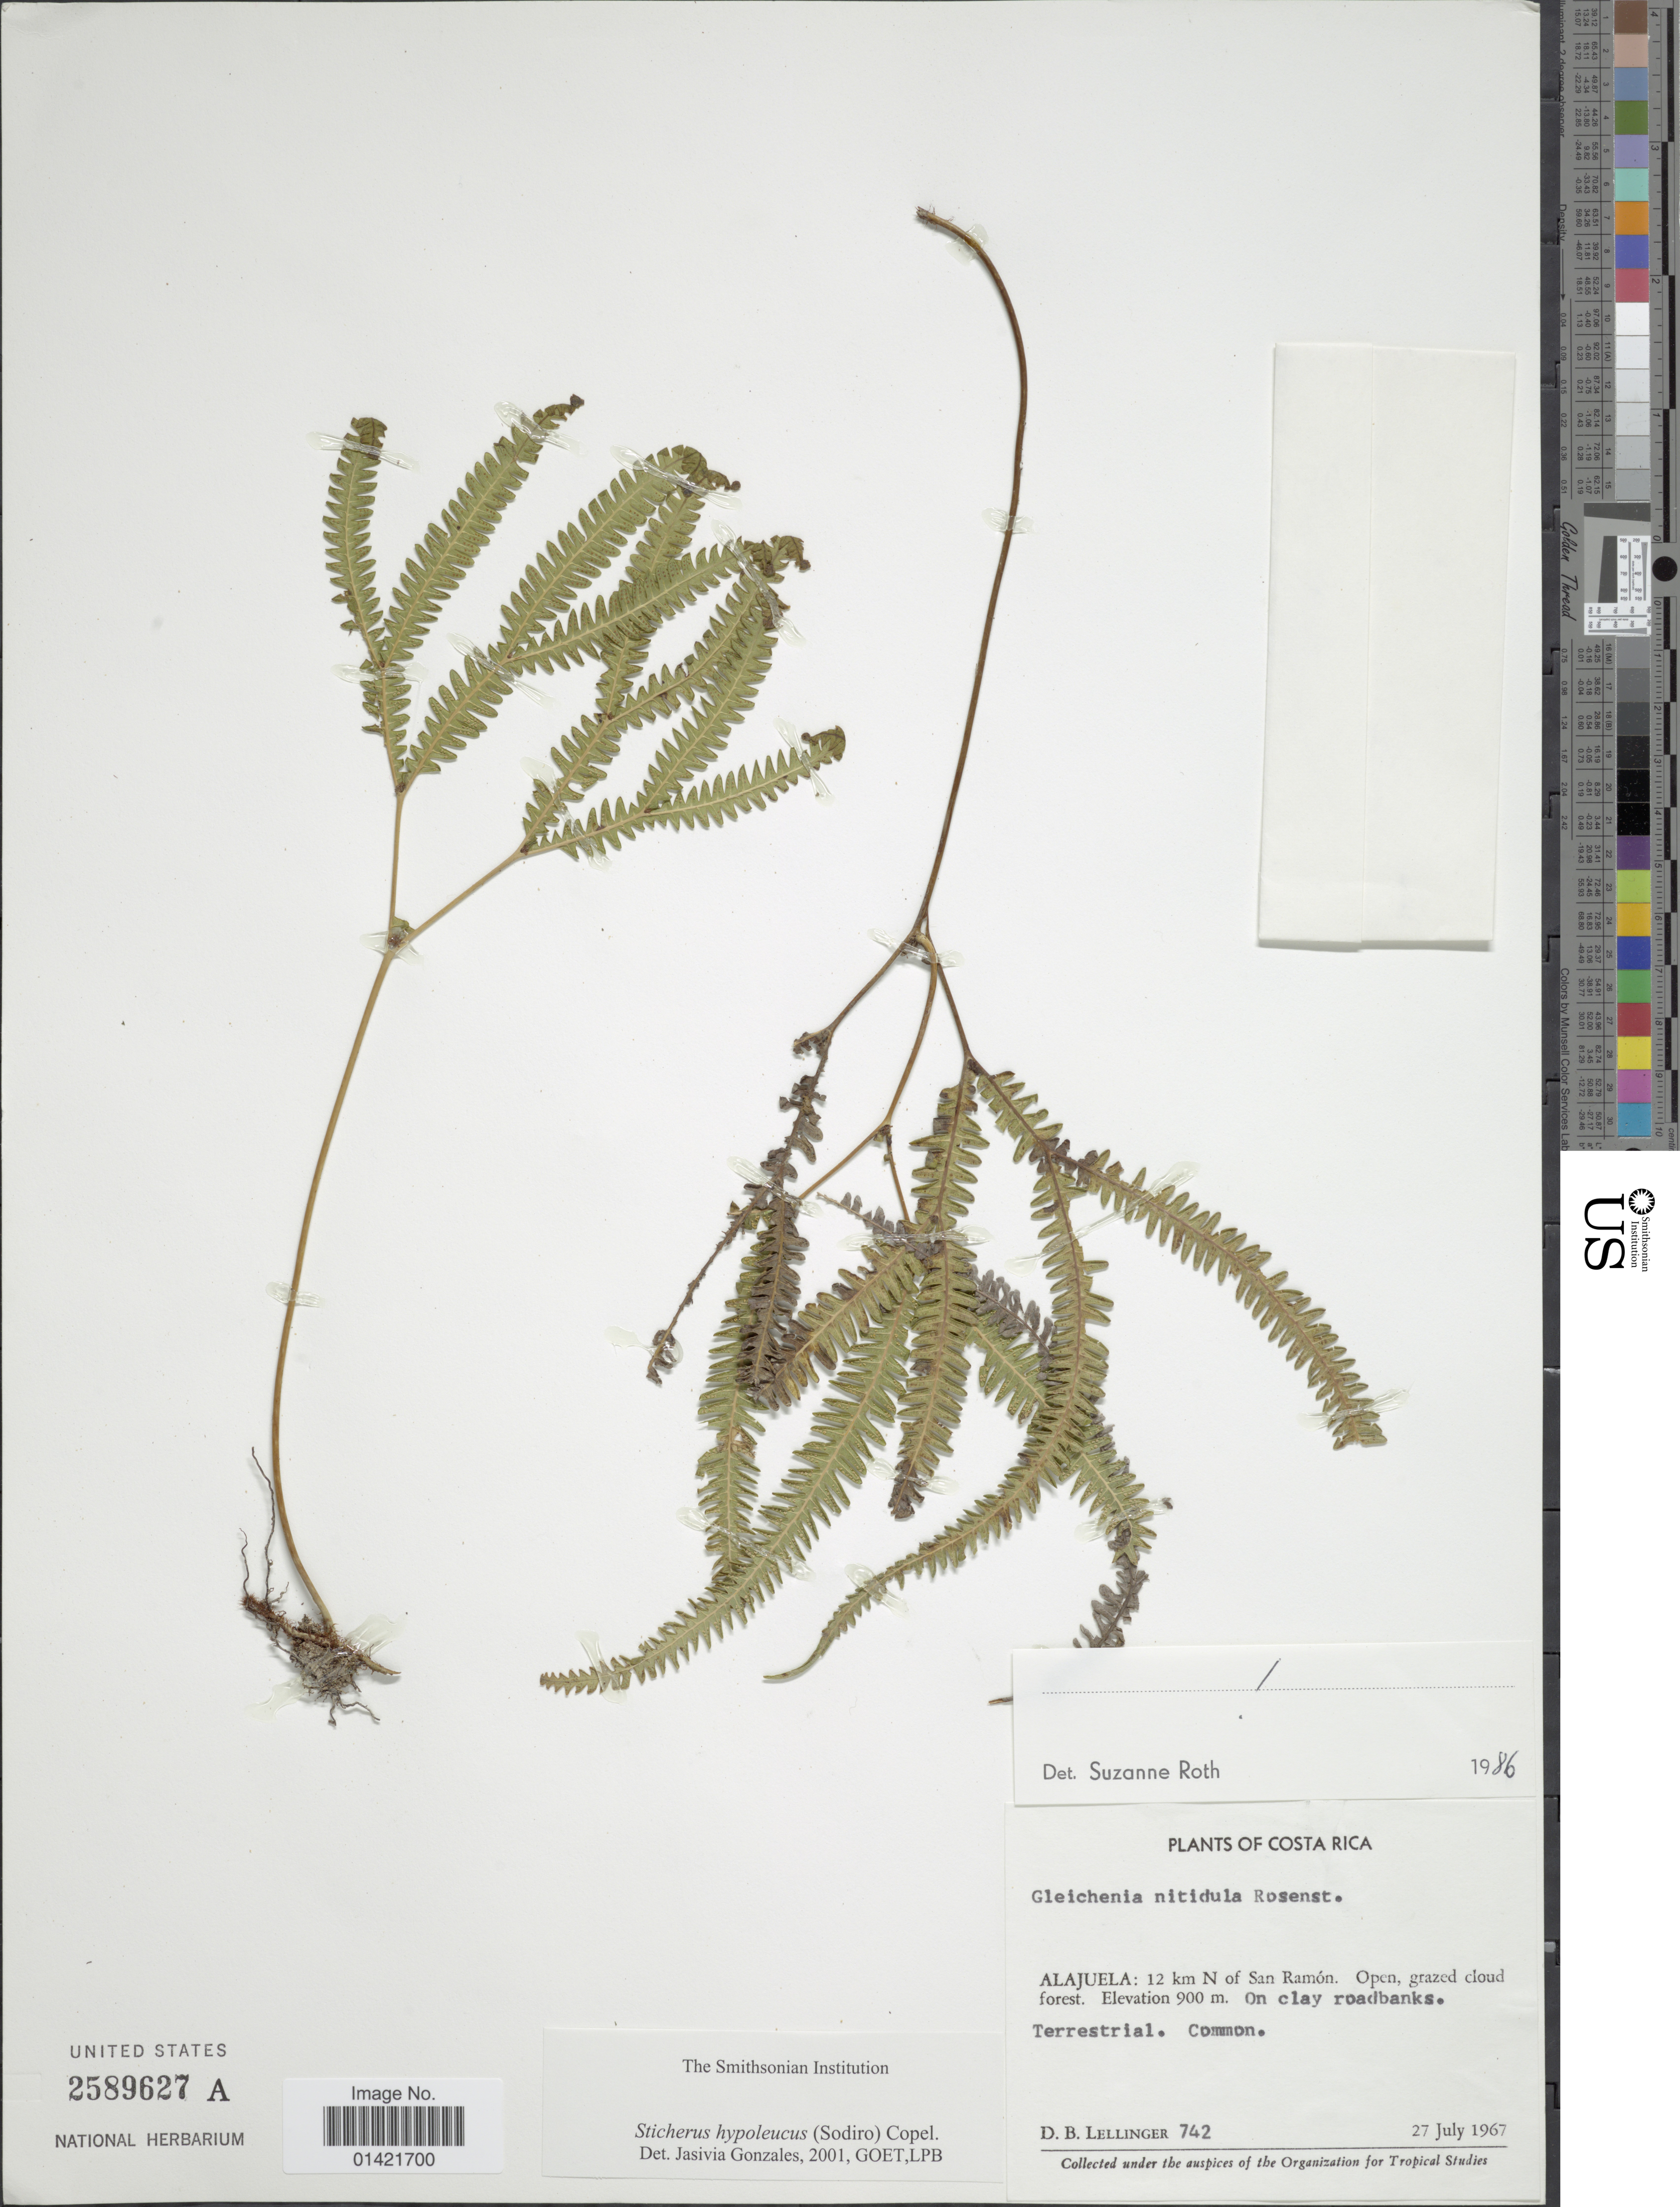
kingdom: Plantae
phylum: Tracheophyta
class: Polypodiopsida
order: Gleicheniales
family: Gleicheniaceae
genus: Sticherus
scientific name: Sticherus hypoleucus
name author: (Sodiro) Copel.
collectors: D. B. Lellinger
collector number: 742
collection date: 1967-07-27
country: Costa Rica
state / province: Alajuela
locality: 12 km N of San Ramon.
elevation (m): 900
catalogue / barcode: US 2589627A